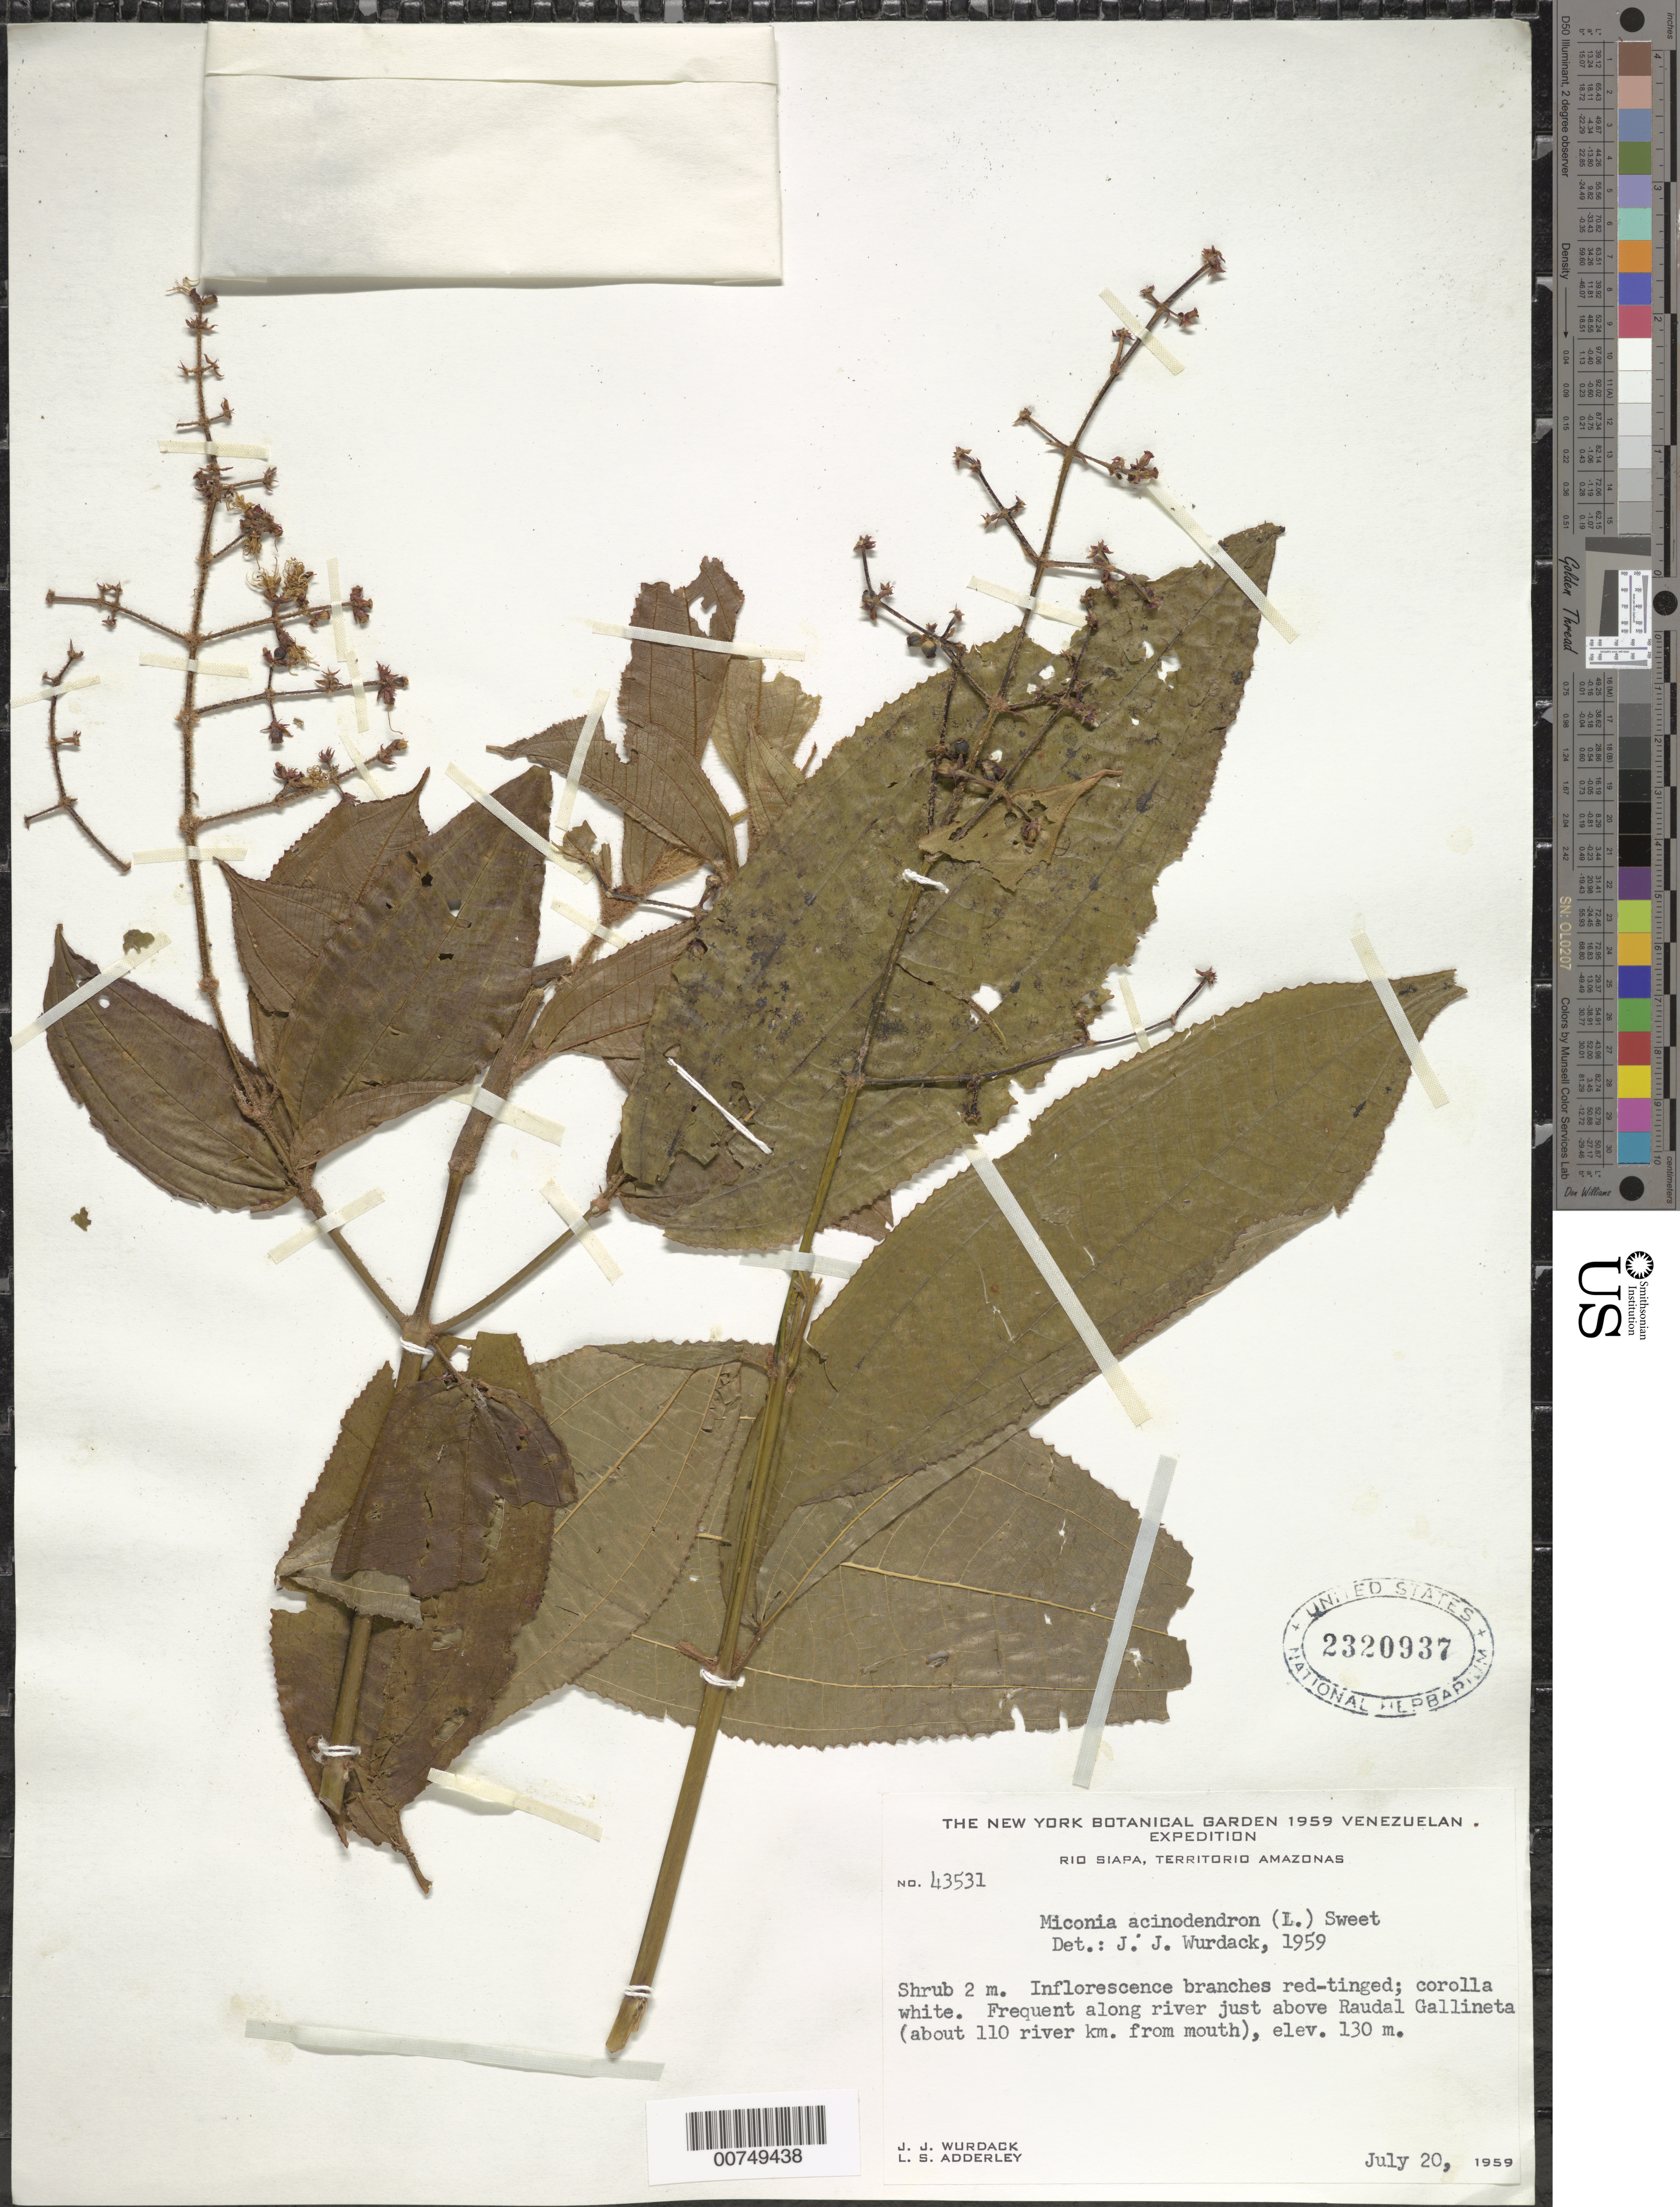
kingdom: Plantae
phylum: Tracheophyta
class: Magnoliopsida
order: Myrtales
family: Melastomataceae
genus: Miconia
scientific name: Miconia acinodendron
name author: (L.) Sweet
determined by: Wurdack, John J., (US), US (UNITED STATES)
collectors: J. J. Wurdack & L. S. Adderley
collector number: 43531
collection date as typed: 20-Jul-59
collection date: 1959-07-20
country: Venezuela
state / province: Amazonas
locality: Río Siapa, just above Raudal Gallineta (about 110 river km from mouth)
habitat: Along river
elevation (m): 130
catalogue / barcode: US 2320937